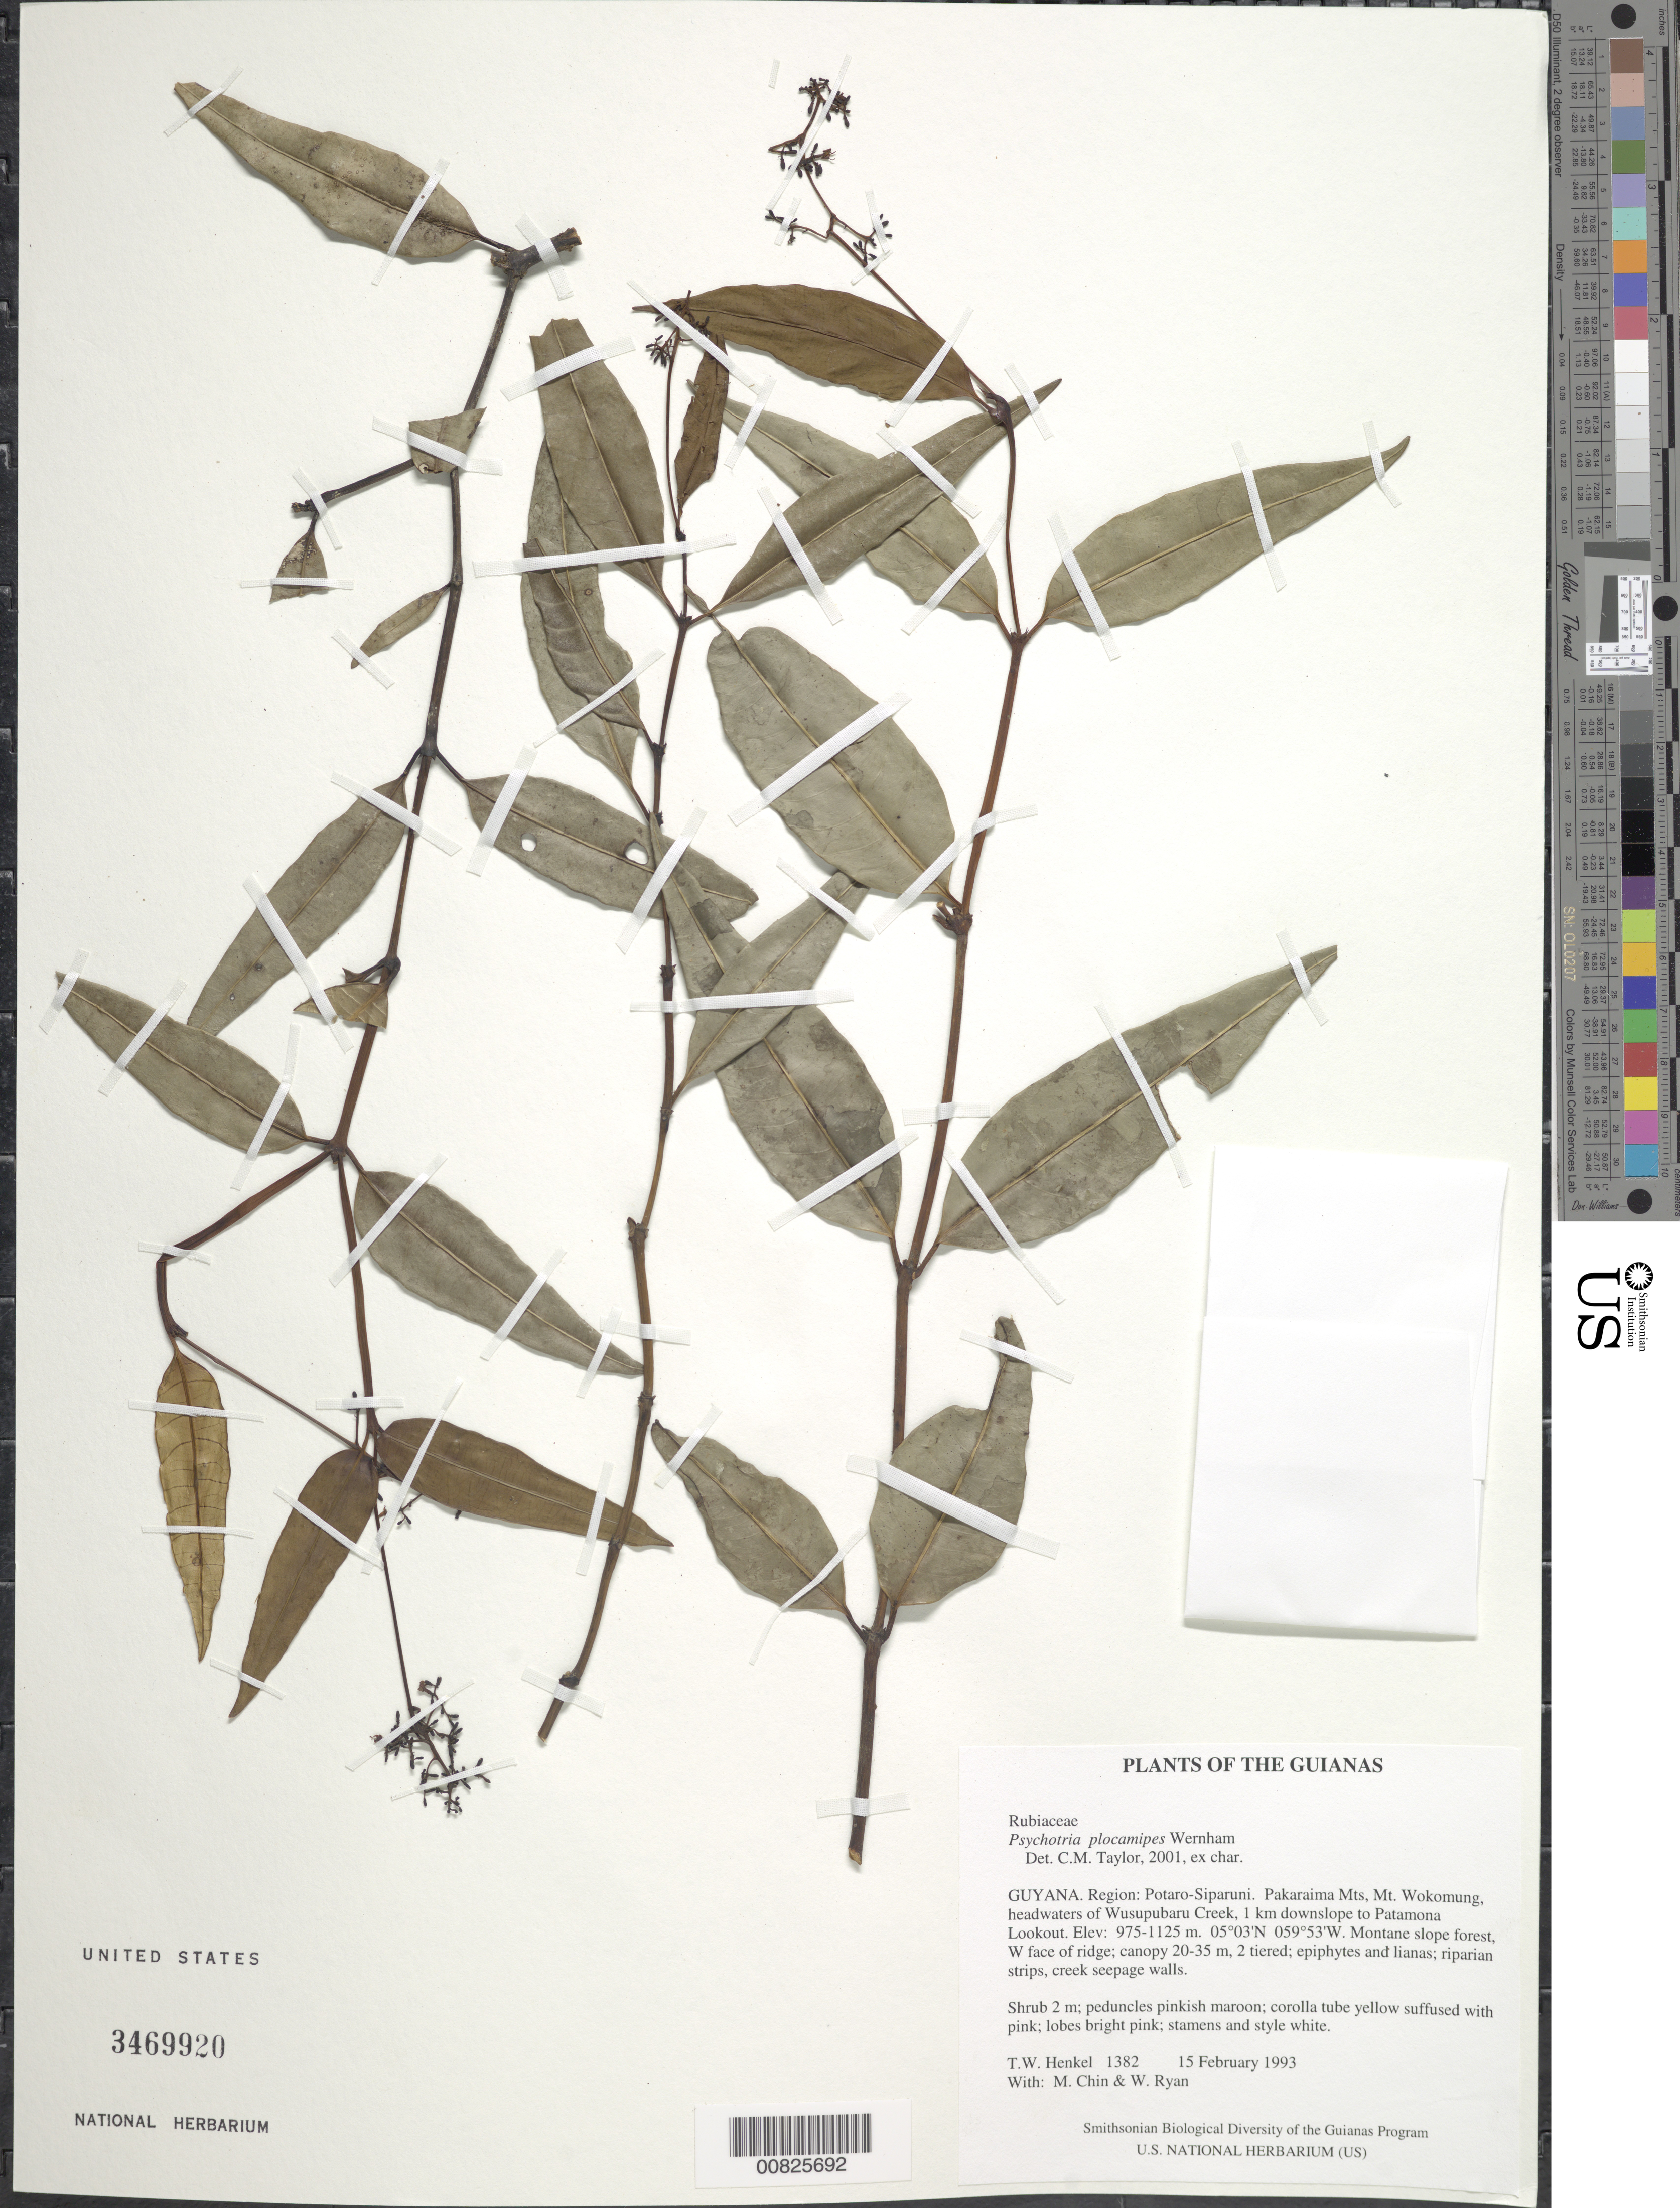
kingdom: Plantae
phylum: Tracheophyta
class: Magnoliopsida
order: Gentianales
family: Rubiaceae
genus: Palicourea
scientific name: Palicourea plocamipes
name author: (Wernham) Delprete & J.H. Kirkbr.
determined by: Kirkbride, J. H., Jr.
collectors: T. Henkel, M. Chin & W. Ryan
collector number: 1382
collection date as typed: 15 February 1993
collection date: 1993-02-15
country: Guyana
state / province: Potaro-Siparuni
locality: Pakaraima Mts, Mt. Wokomung, headwaters of Wusupubaru Creek, 1 km downslope to Patamona Lookout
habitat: Montane slope forest, W face of ridge; canopy 20-35 m, 2 tiered; epiphytes and lianas; riparian strips, creek seepage walls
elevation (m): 975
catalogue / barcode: US 3469920